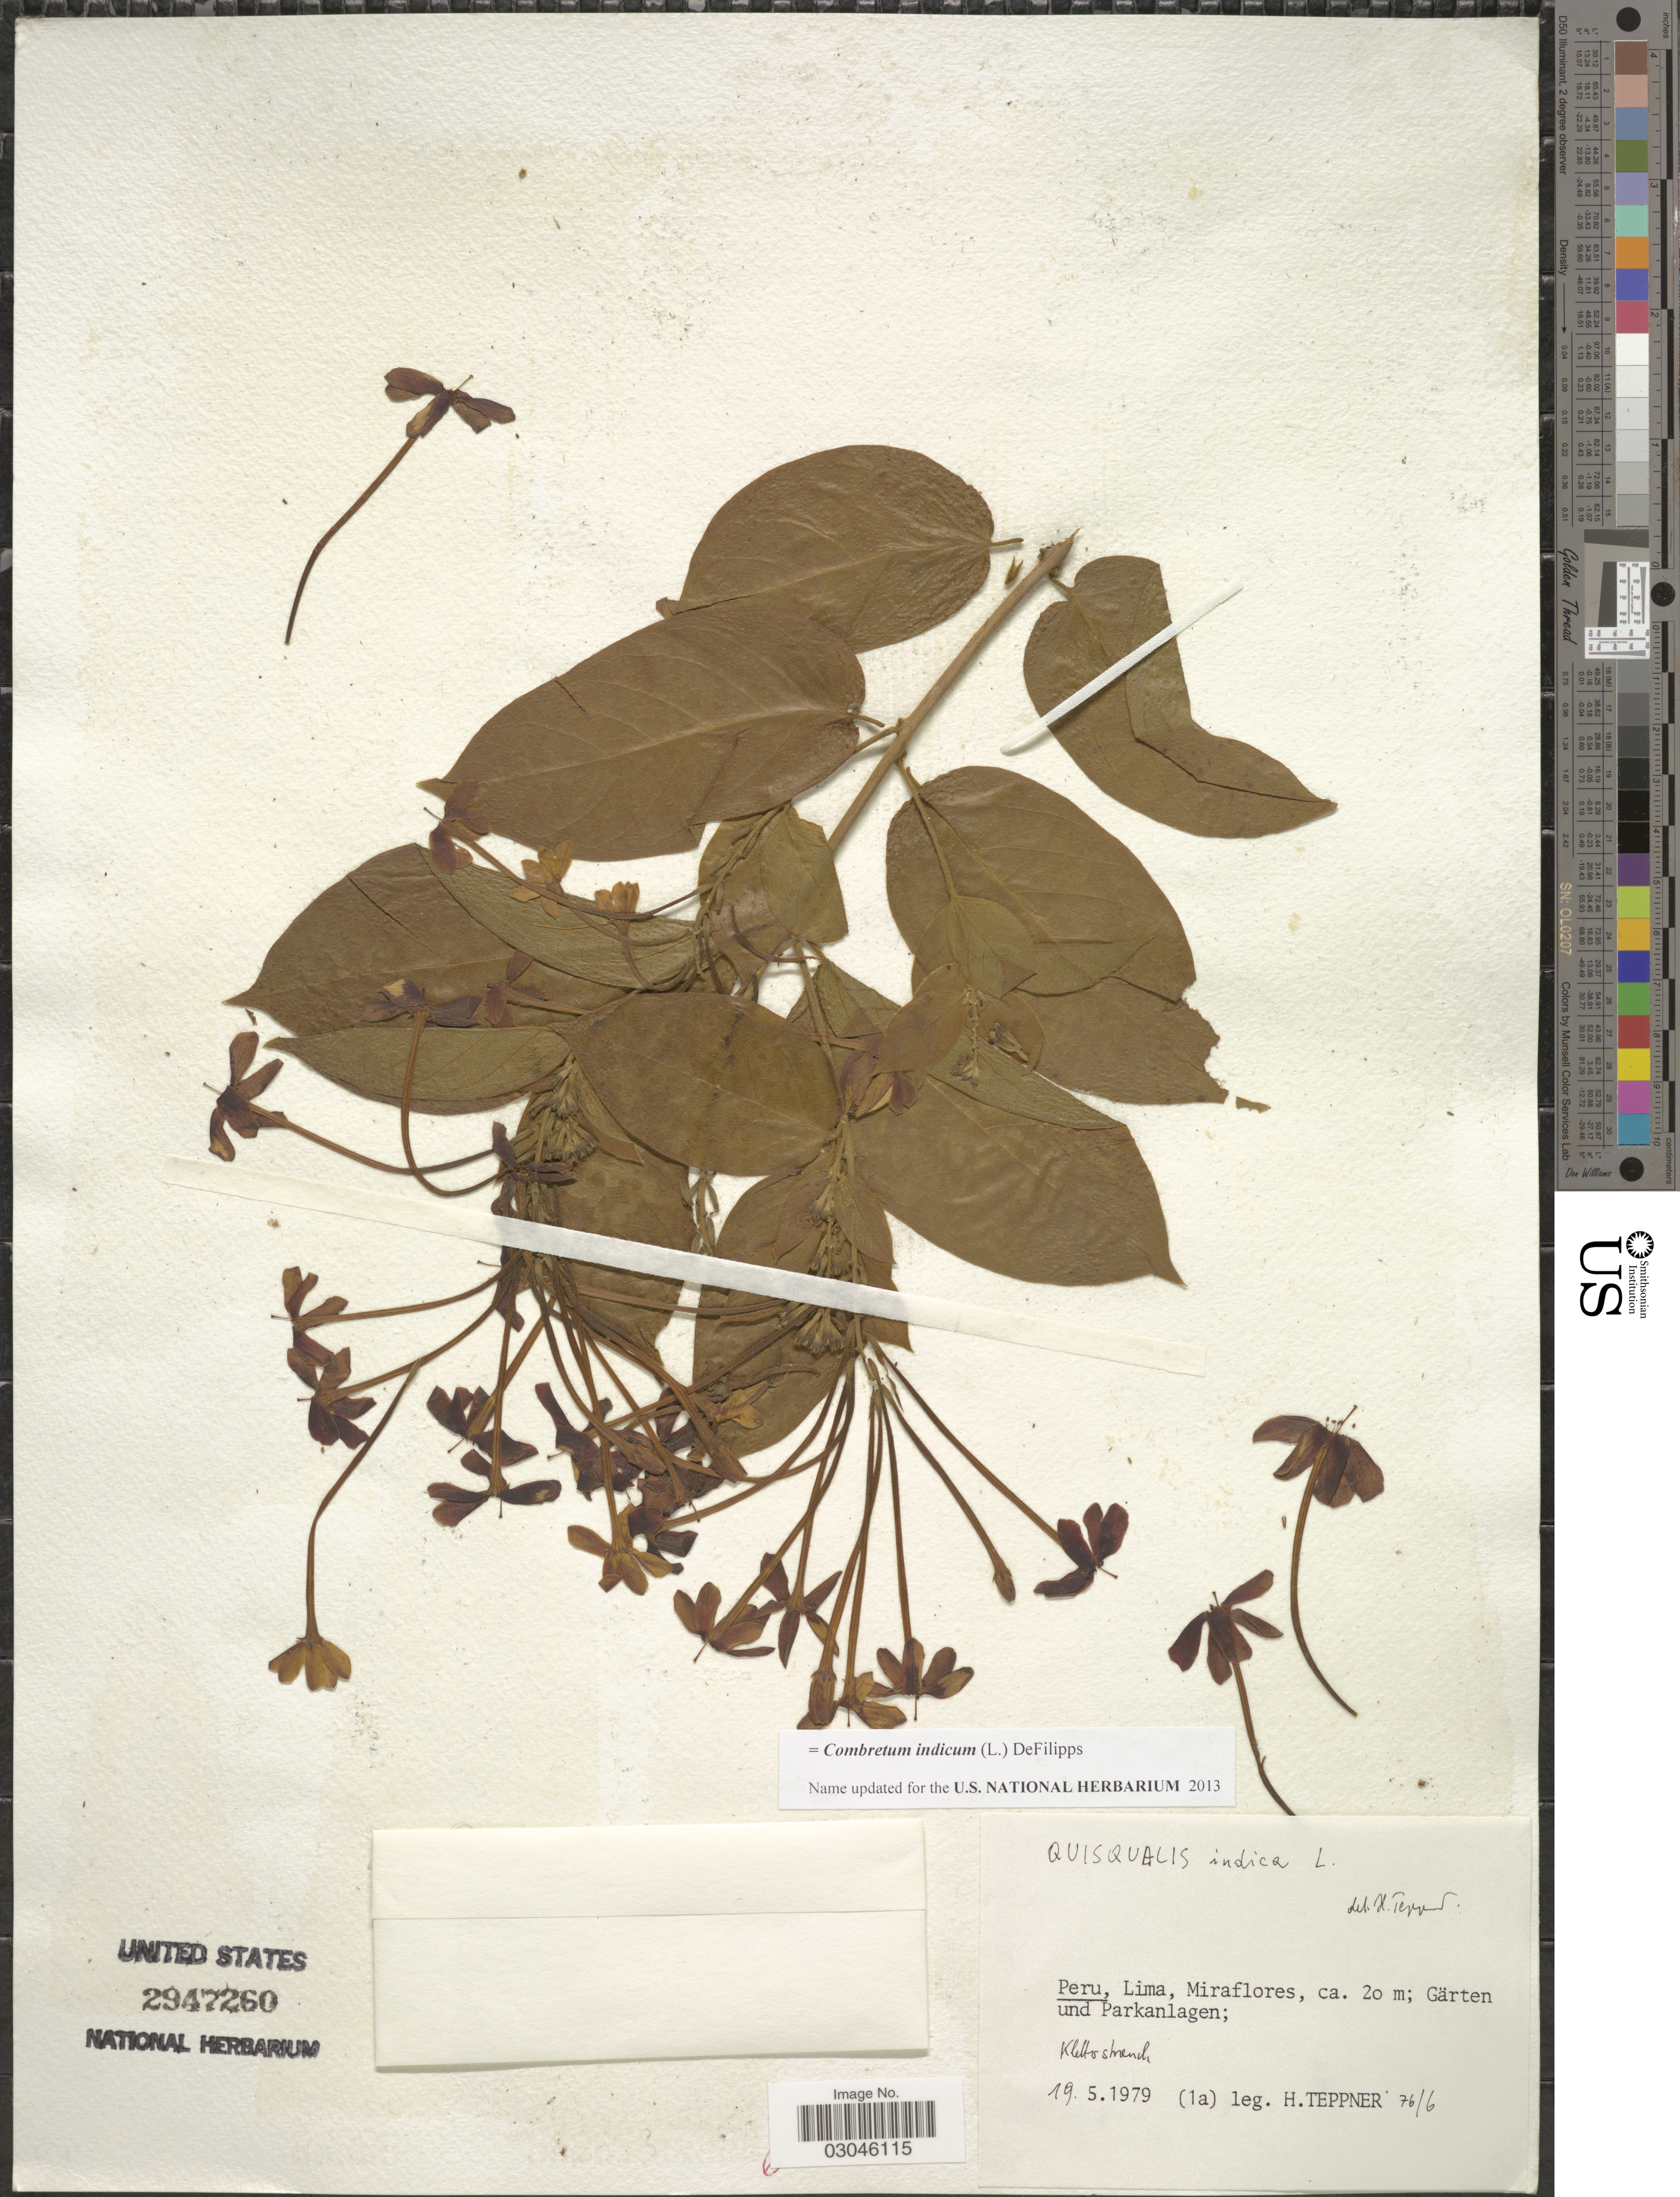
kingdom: Plantae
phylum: Tracheophyta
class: Magnoliopsida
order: Myrtales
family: Combretaceae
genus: Combretum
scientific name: Combretum indicum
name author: (L.) DeFilipps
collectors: H. Teppner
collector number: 76/6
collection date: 1979-05-19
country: Peru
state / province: Lima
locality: Miraflores. Gärten und Parkanlagen.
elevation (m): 20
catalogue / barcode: US 2947260